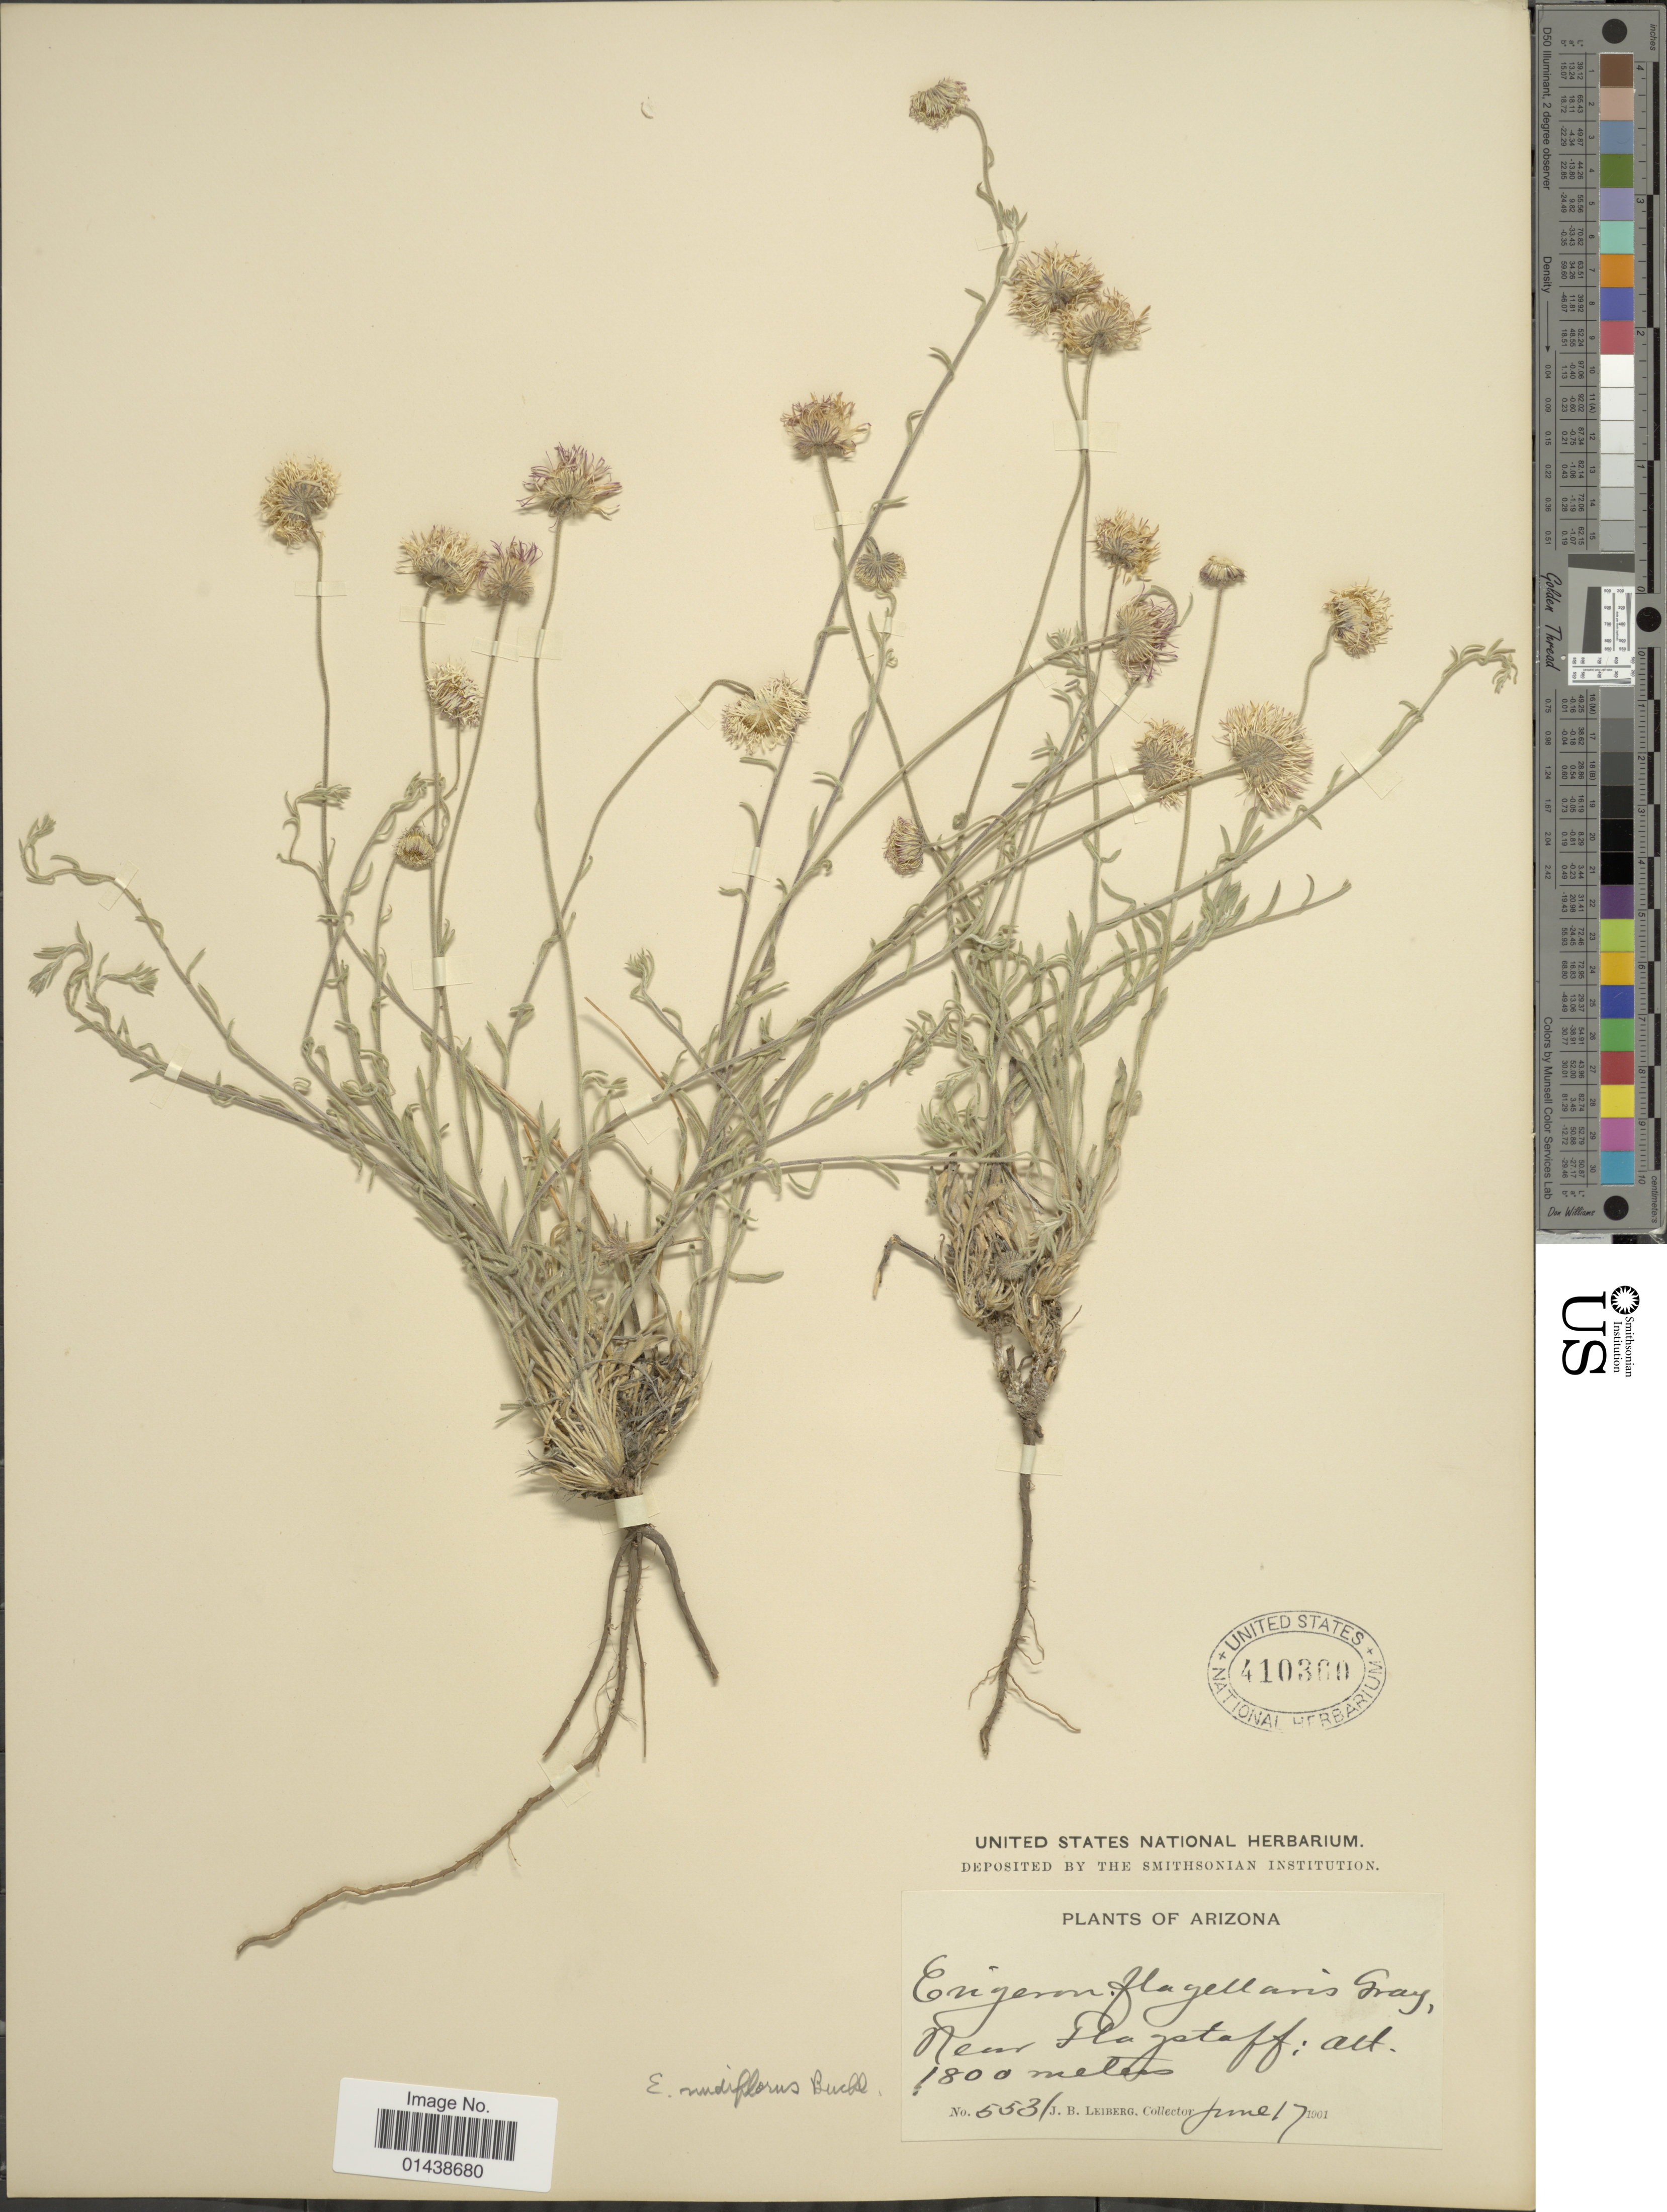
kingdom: Plantae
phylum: Tracheophyta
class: Magnoliopsida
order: Asterales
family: Asteraceae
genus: Erigeron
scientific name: Erigeron nudiflorus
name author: Buckley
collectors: J. B. Leiberg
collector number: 5531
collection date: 1901-06-17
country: United States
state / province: Arizona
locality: Near Flagstaff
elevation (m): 1800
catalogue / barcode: US 410360